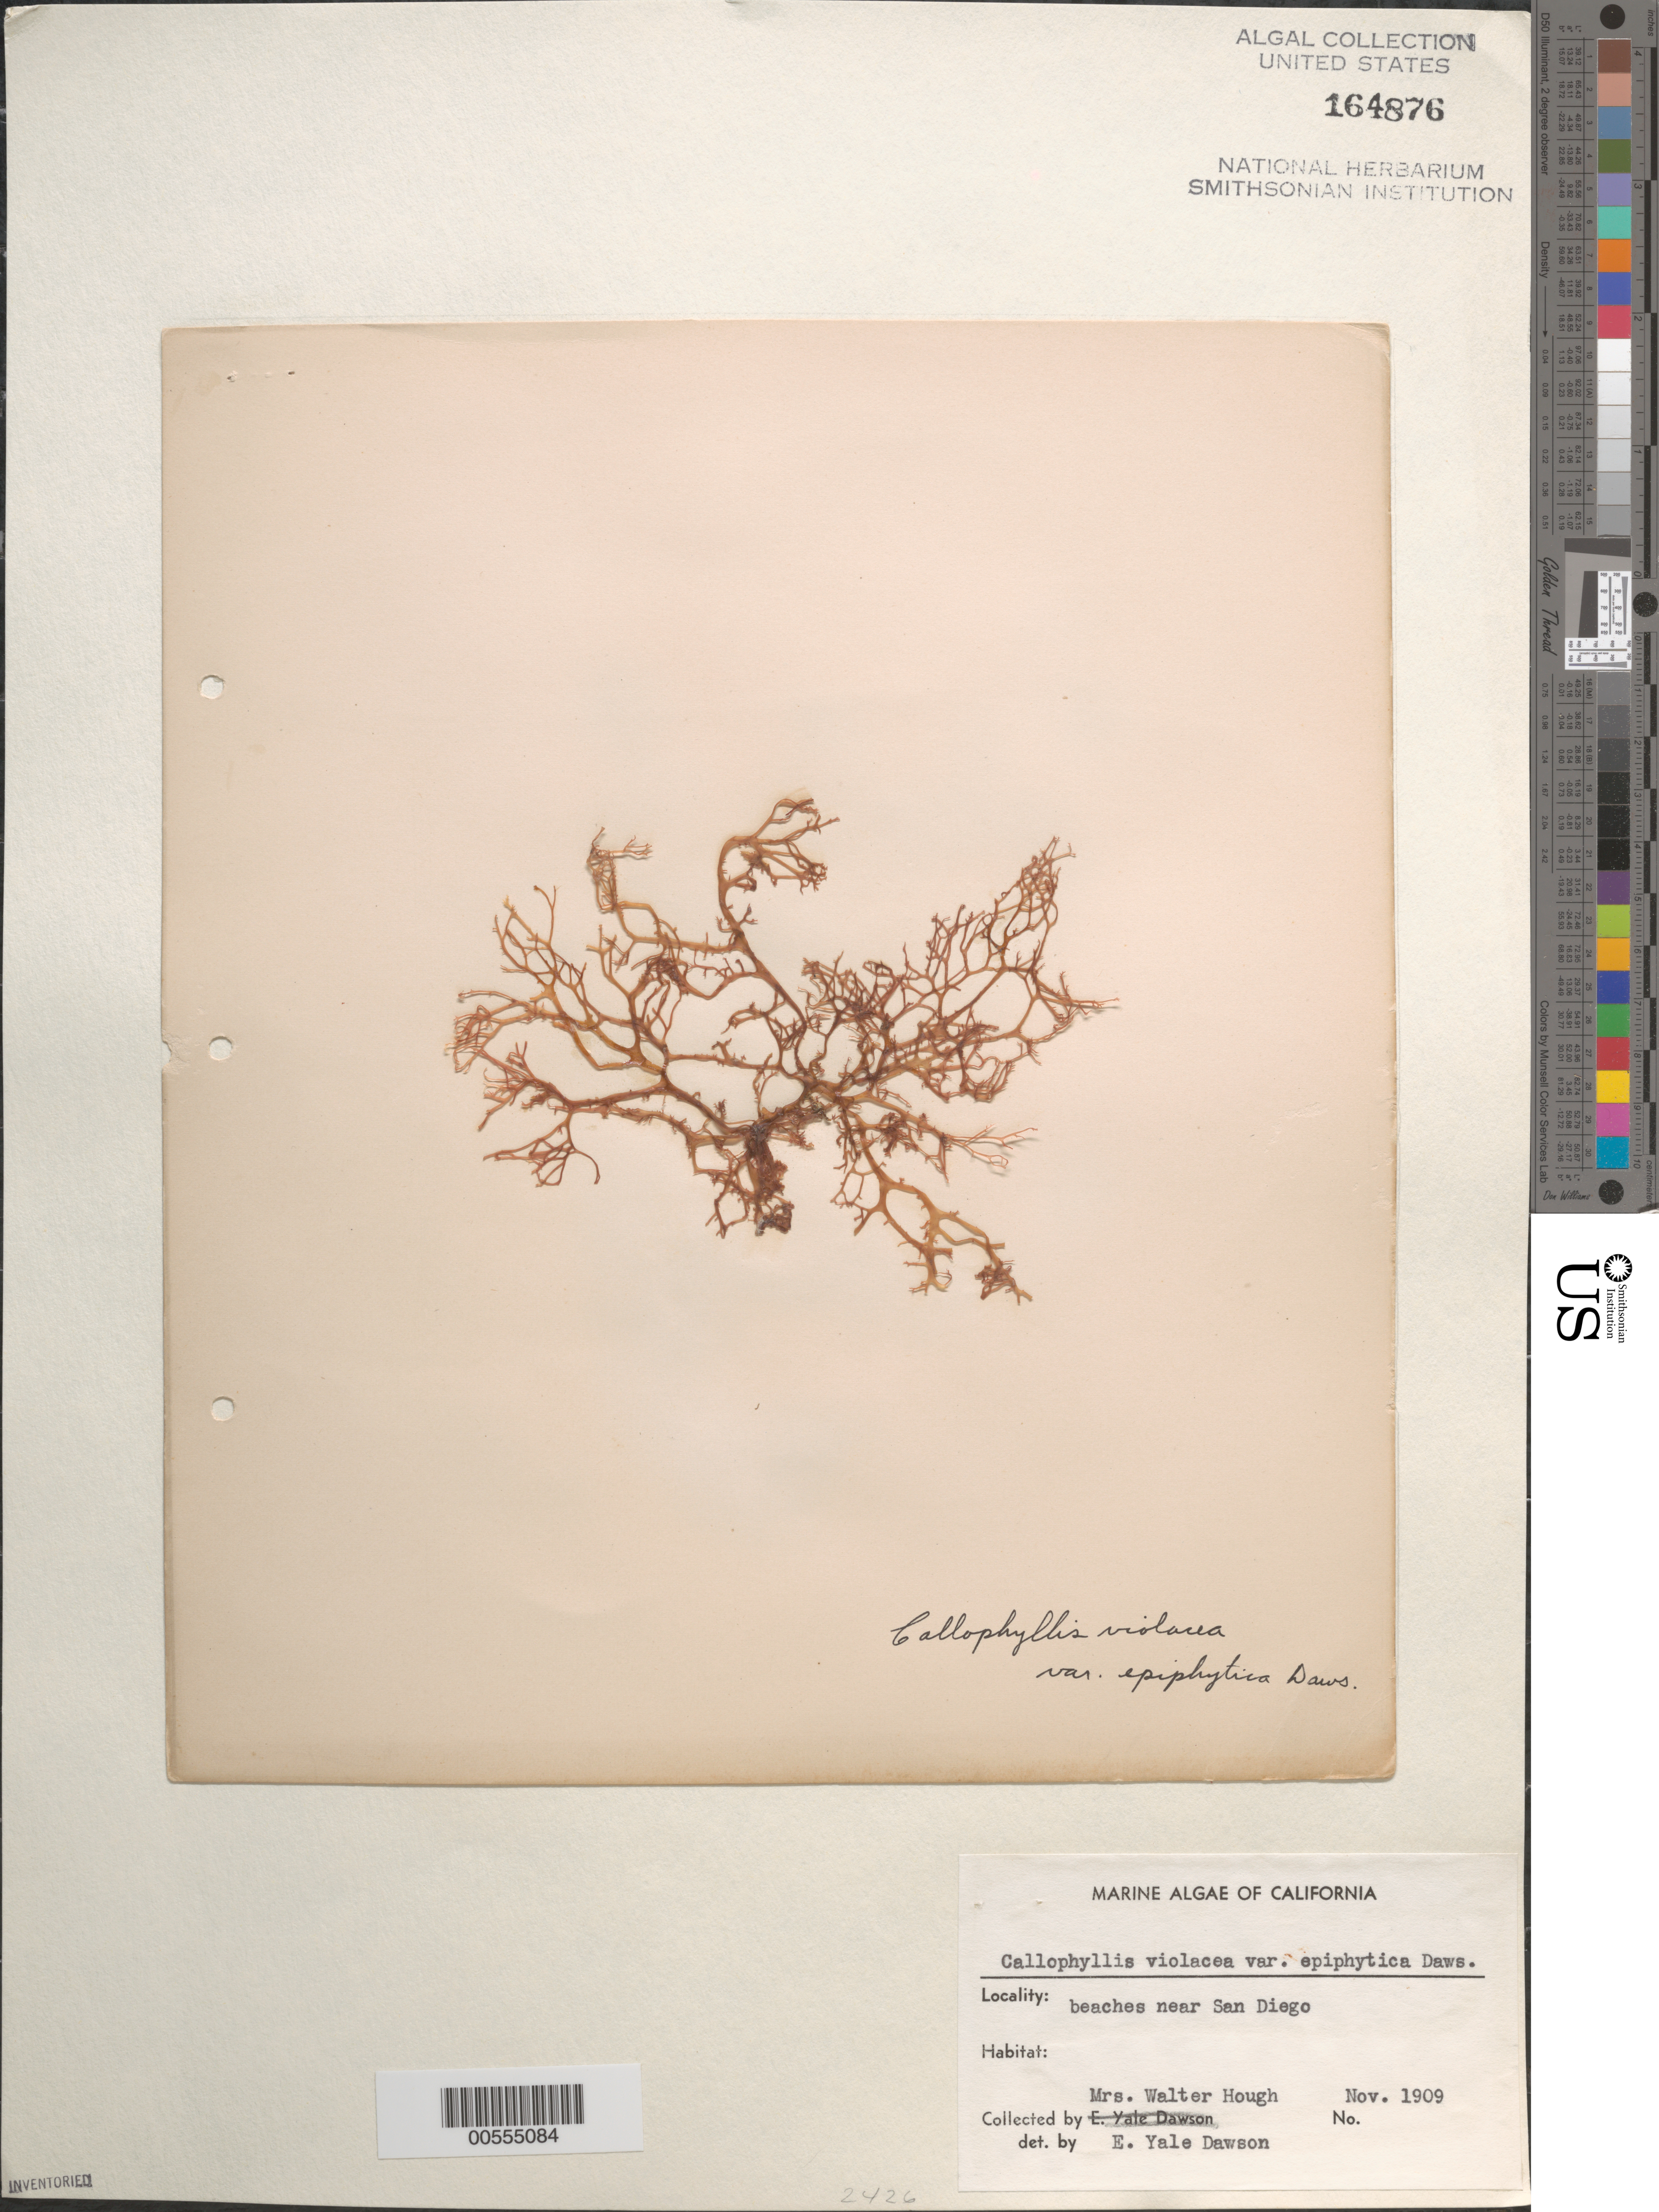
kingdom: Plantae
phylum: Rhodophyta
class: Florideophyceae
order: Gigartinales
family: Kallymeniaceae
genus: Callophyllis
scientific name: Callophyllis violacea var. epiphytica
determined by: Dawson, E. Y.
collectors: Mrs W. Hough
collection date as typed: Nov 1909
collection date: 1909-11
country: United States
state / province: California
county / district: San Diego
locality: Near San Diego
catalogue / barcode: US 164876